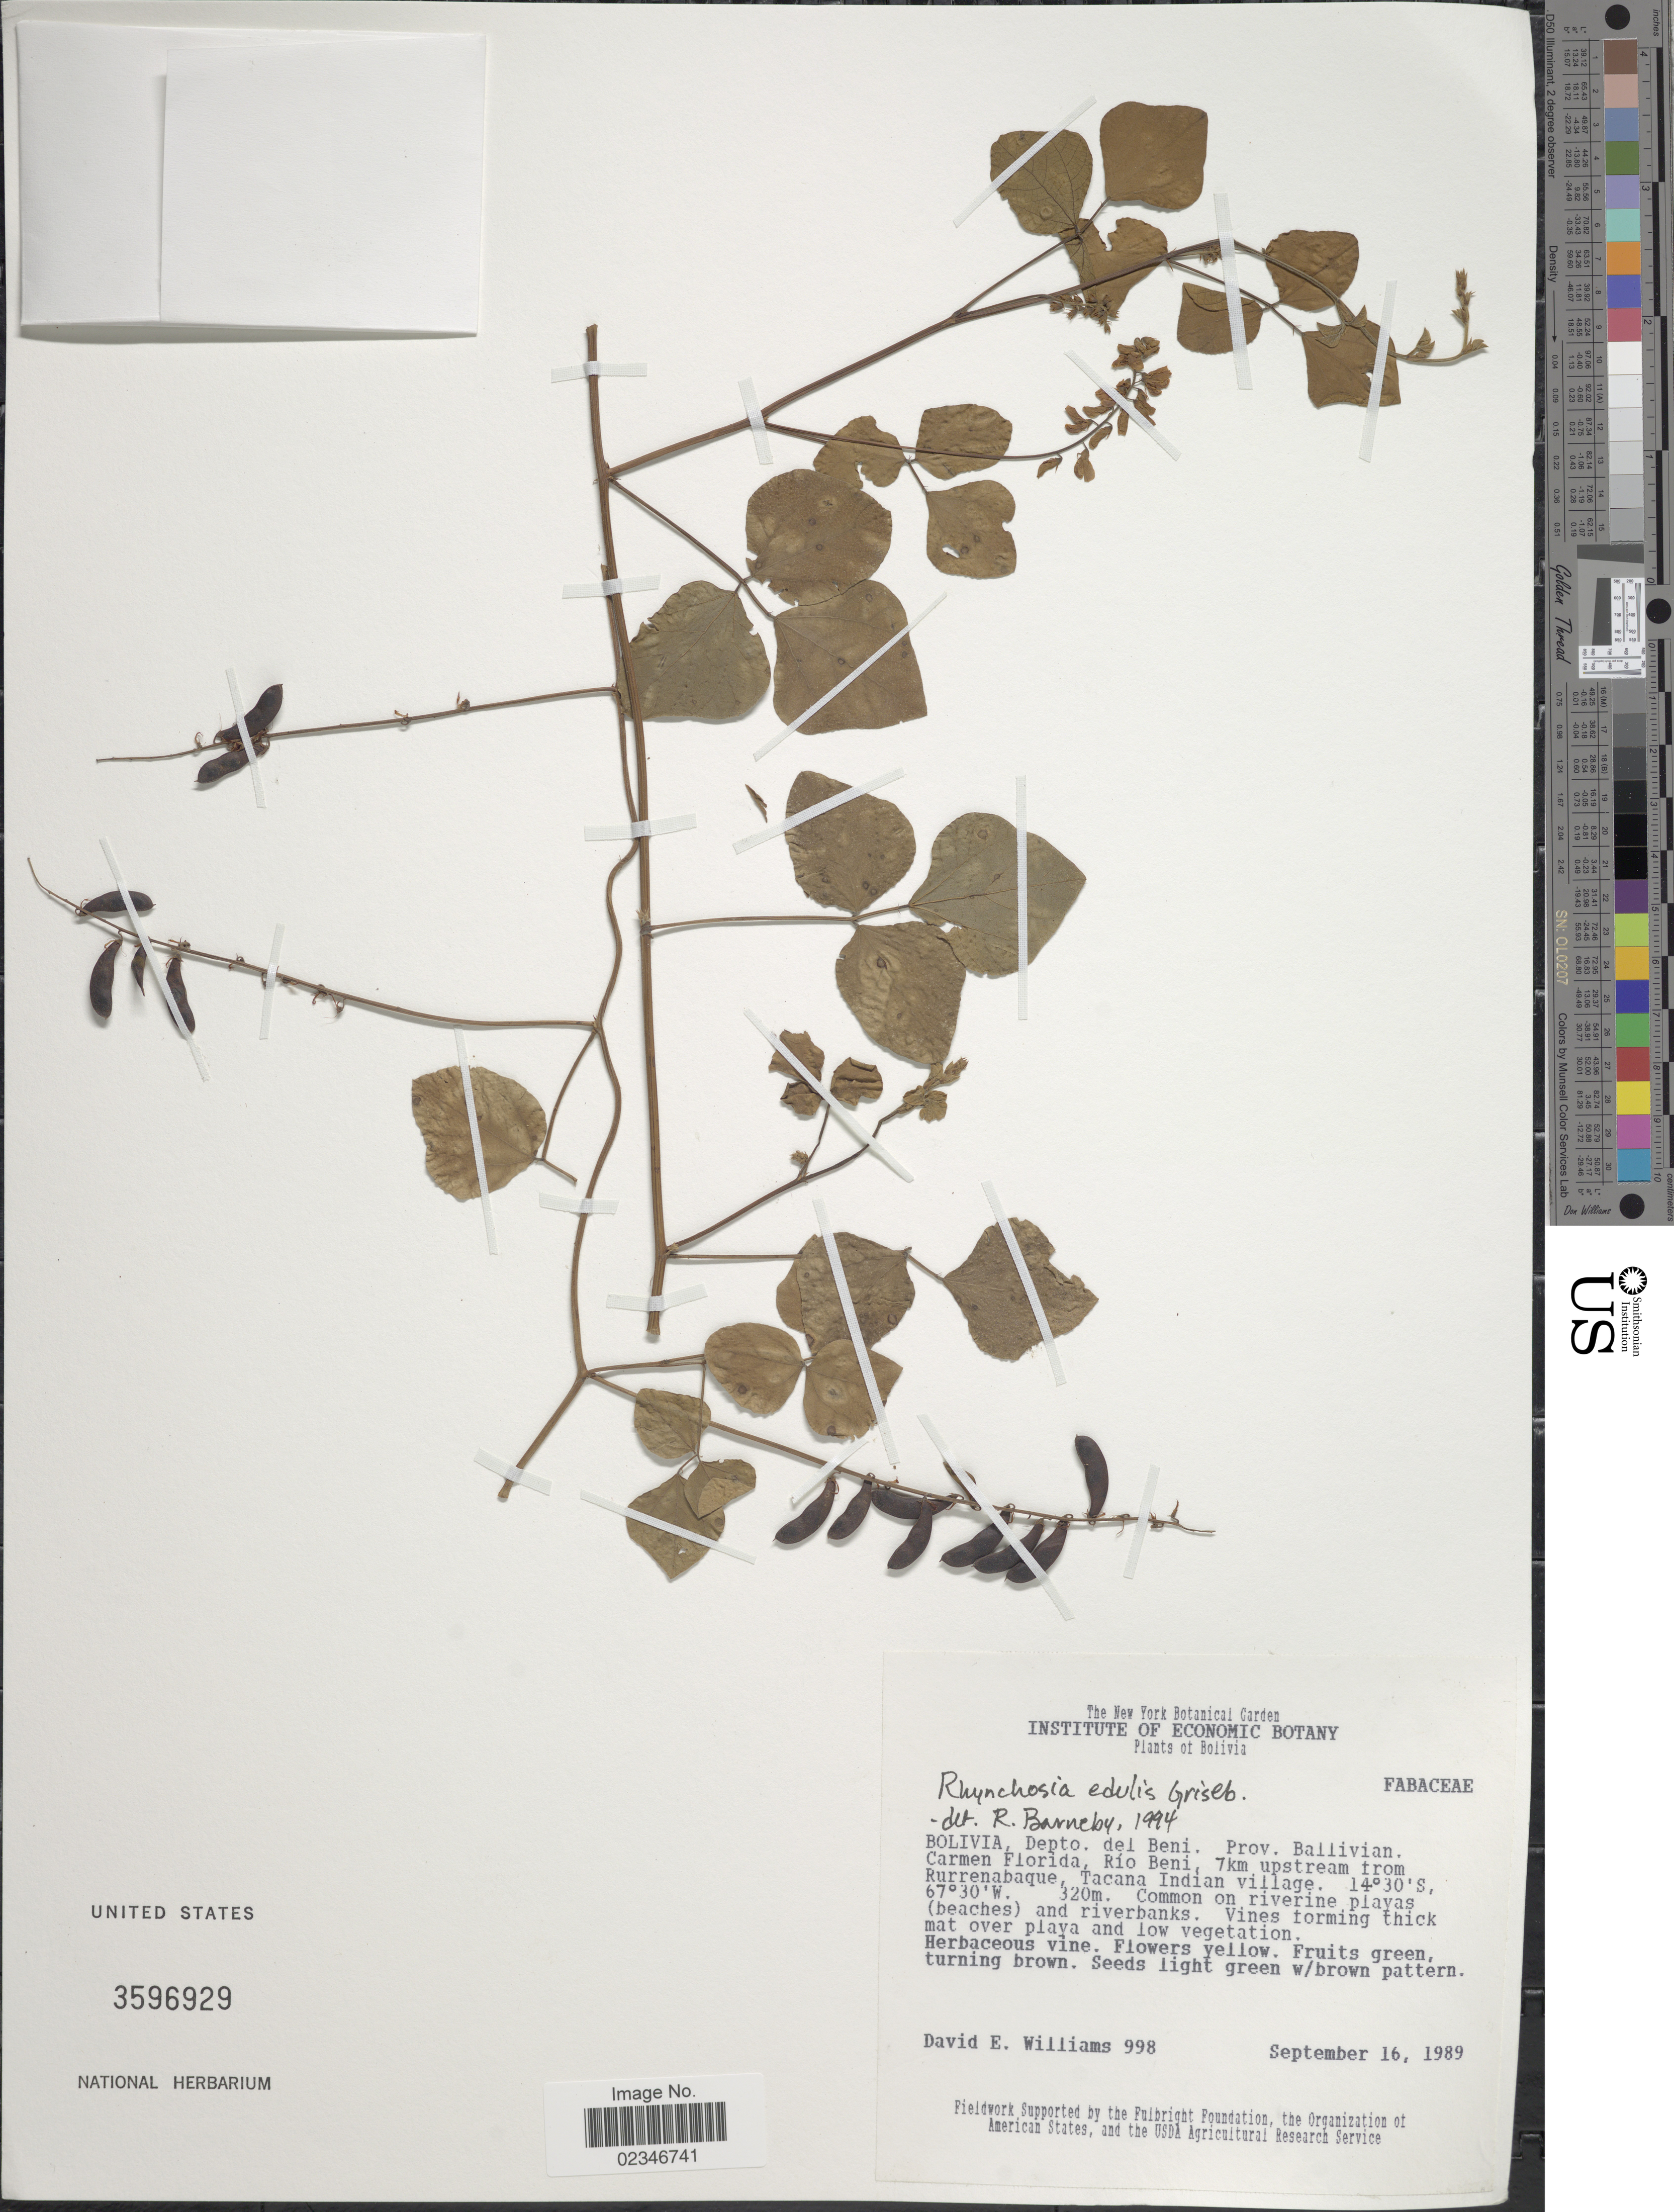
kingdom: Plantae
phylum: Tracheophyta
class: Magnoliopsida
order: Fabales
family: Fabaceae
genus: Rhynchosia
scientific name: Rhynchosia edulis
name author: Griseb.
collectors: D. E. Williams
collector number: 998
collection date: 1989-09-16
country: Bolivia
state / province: Beni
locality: Depto. del Beni, Prov. Ballivian, Carmen Florida, Rio Beni, 7km upstream from Rurrenabaque, Tacana Indian Village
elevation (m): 320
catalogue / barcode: US 3596929